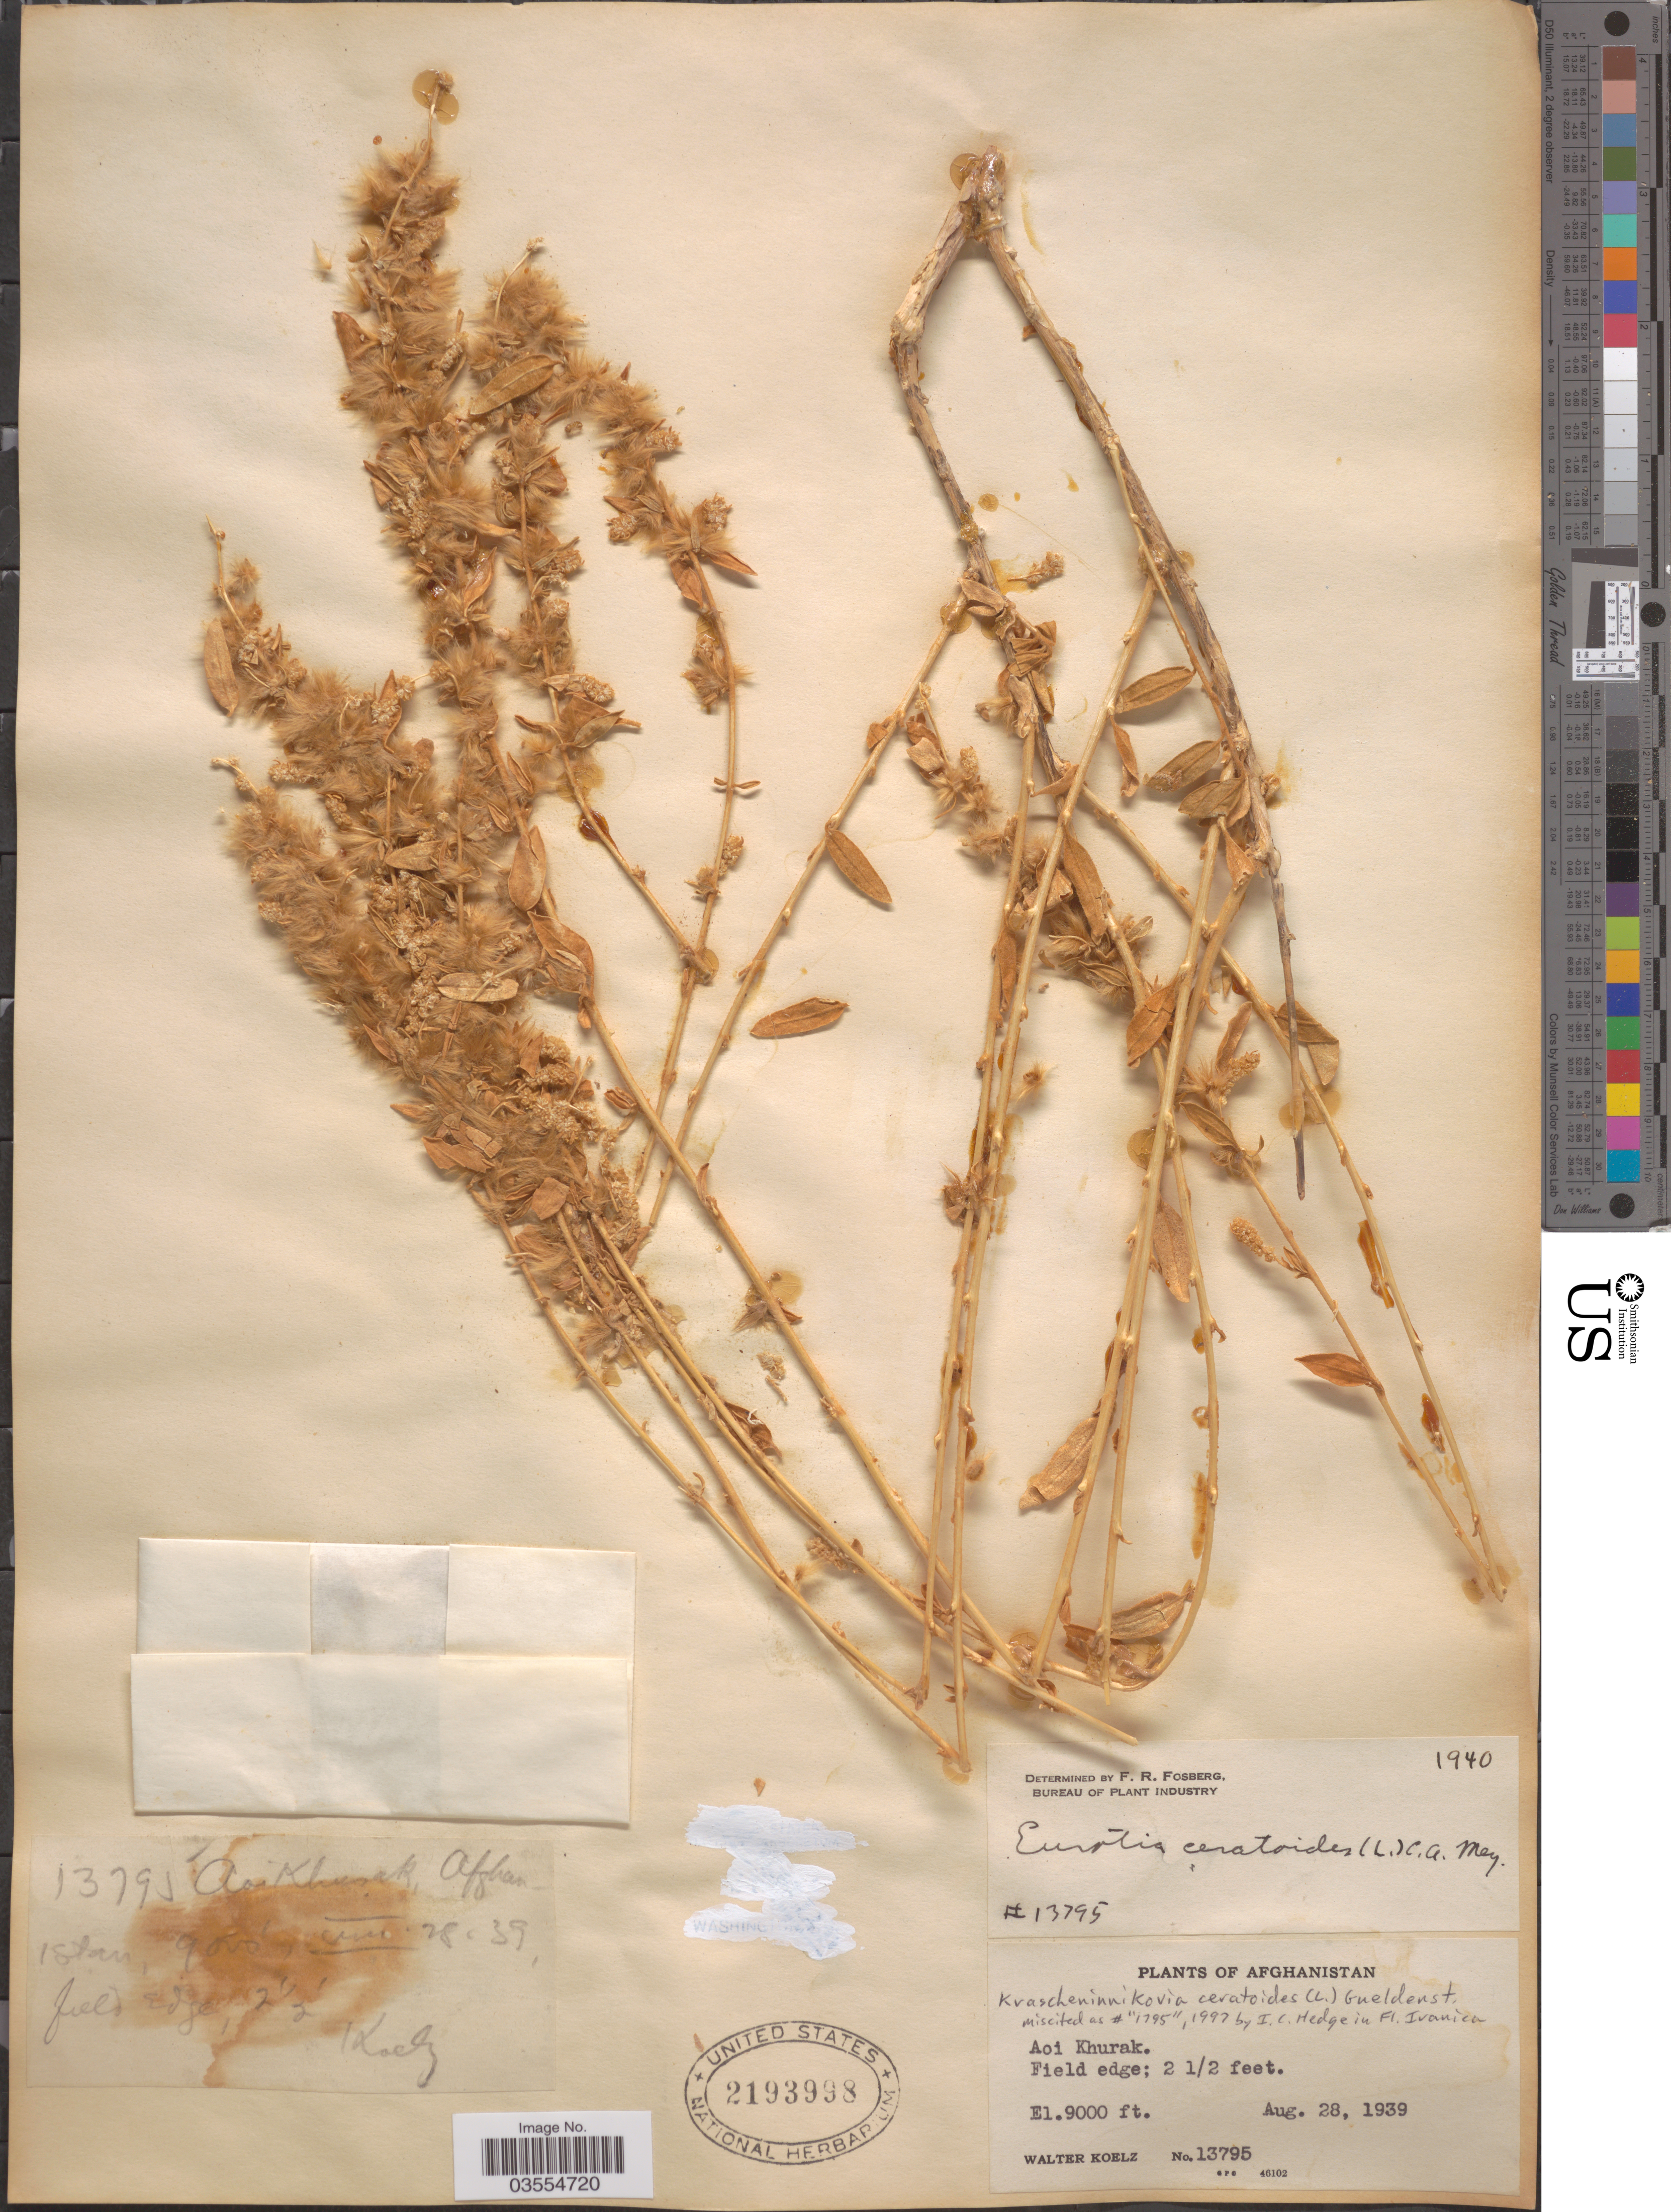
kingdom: Plantae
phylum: Tracheophyta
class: Magnoliopsida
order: Caryophyllales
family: Amaranthaceae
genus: Krascheninnikovia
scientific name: Krascheninnikovia ceratoides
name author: (L.) Gueldenst.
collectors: W. N. Koelz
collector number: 13795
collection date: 1939-08-28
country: Afghanistan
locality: Aoi Khurak.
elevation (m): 2743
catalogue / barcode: US 2193998